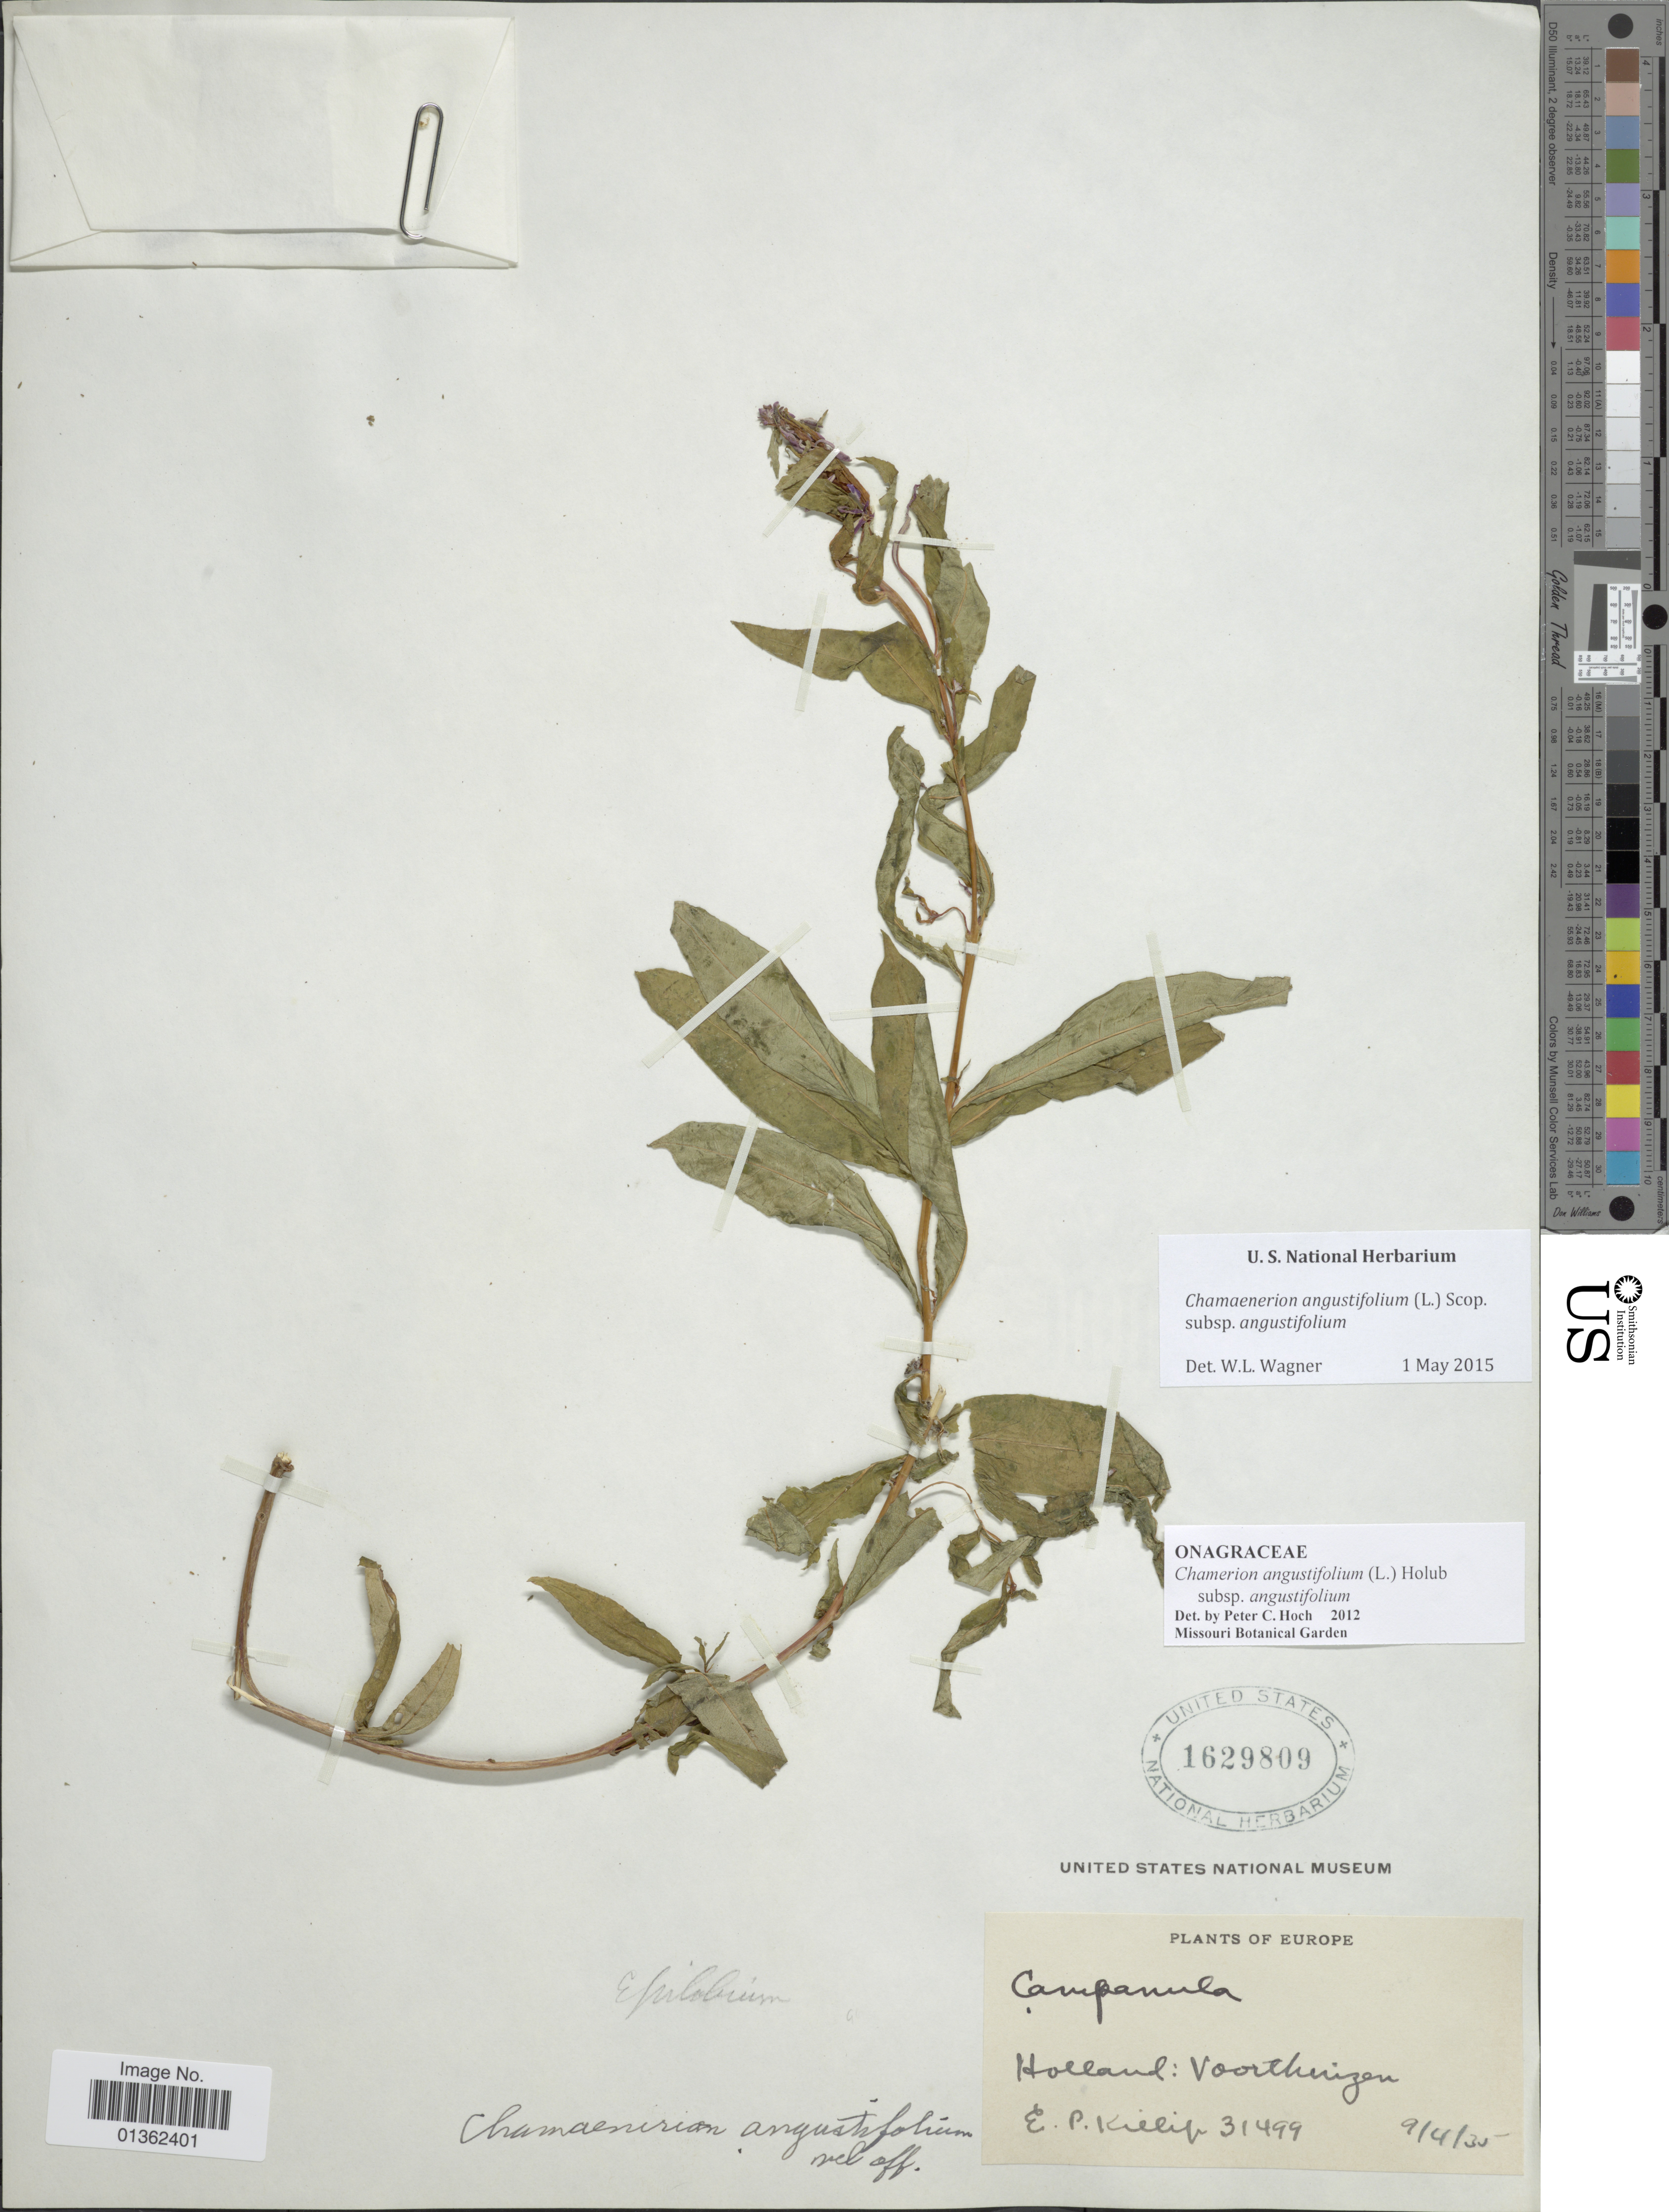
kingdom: Plantae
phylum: Tracheophyta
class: Magnoliopsida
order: Myrtales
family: Onagraceae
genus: Chamaenerion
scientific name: Chamaenerion angustifolium subsp. angustifolium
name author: (L.) Scop.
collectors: E. P. Killip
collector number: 31499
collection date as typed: Transcribed d/m/y: 9/4/35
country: Netherlands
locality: Holland: Voorthuizen.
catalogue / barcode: US 1629809